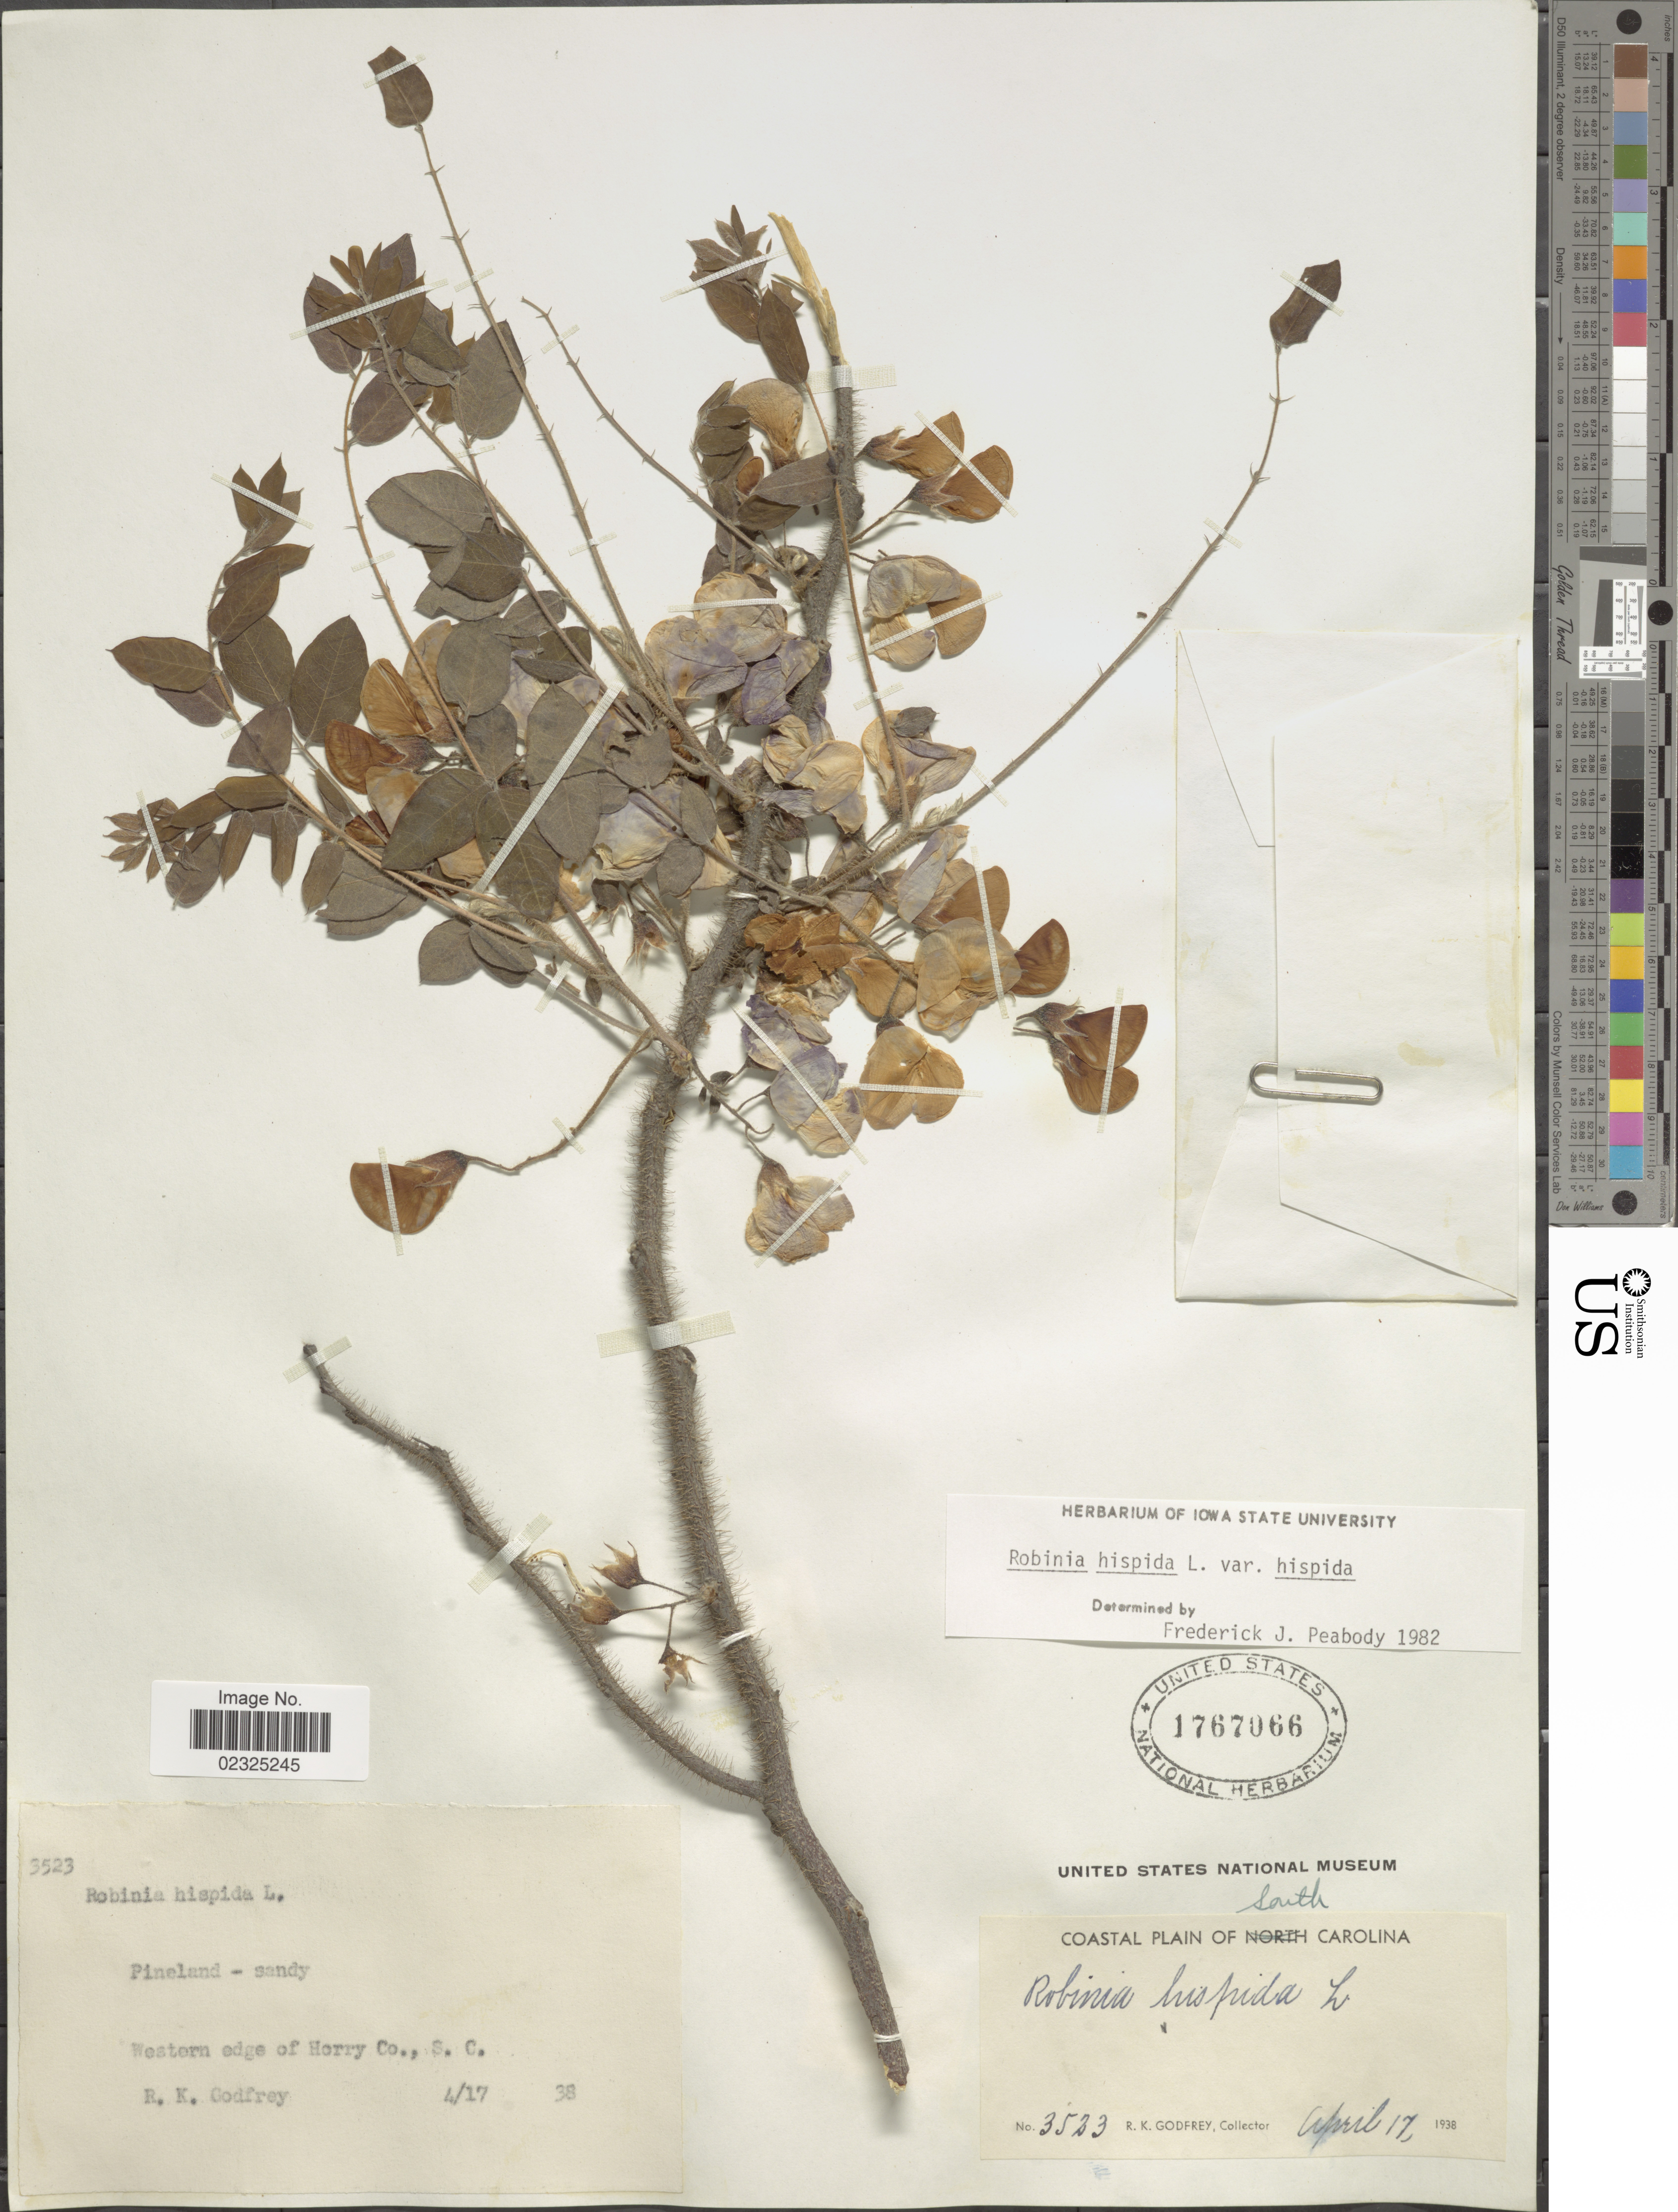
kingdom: Plantae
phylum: Tracheophyta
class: Magnoliopsida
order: Fabales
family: Fabaceae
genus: Robinia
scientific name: Robinia hispida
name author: L.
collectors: R. K. Godfrey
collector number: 3523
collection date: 1938-04-17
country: United States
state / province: South Carolina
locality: Pineland, western edge of Herry Co., coastal plain of South Carolina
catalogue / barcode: US 1767066